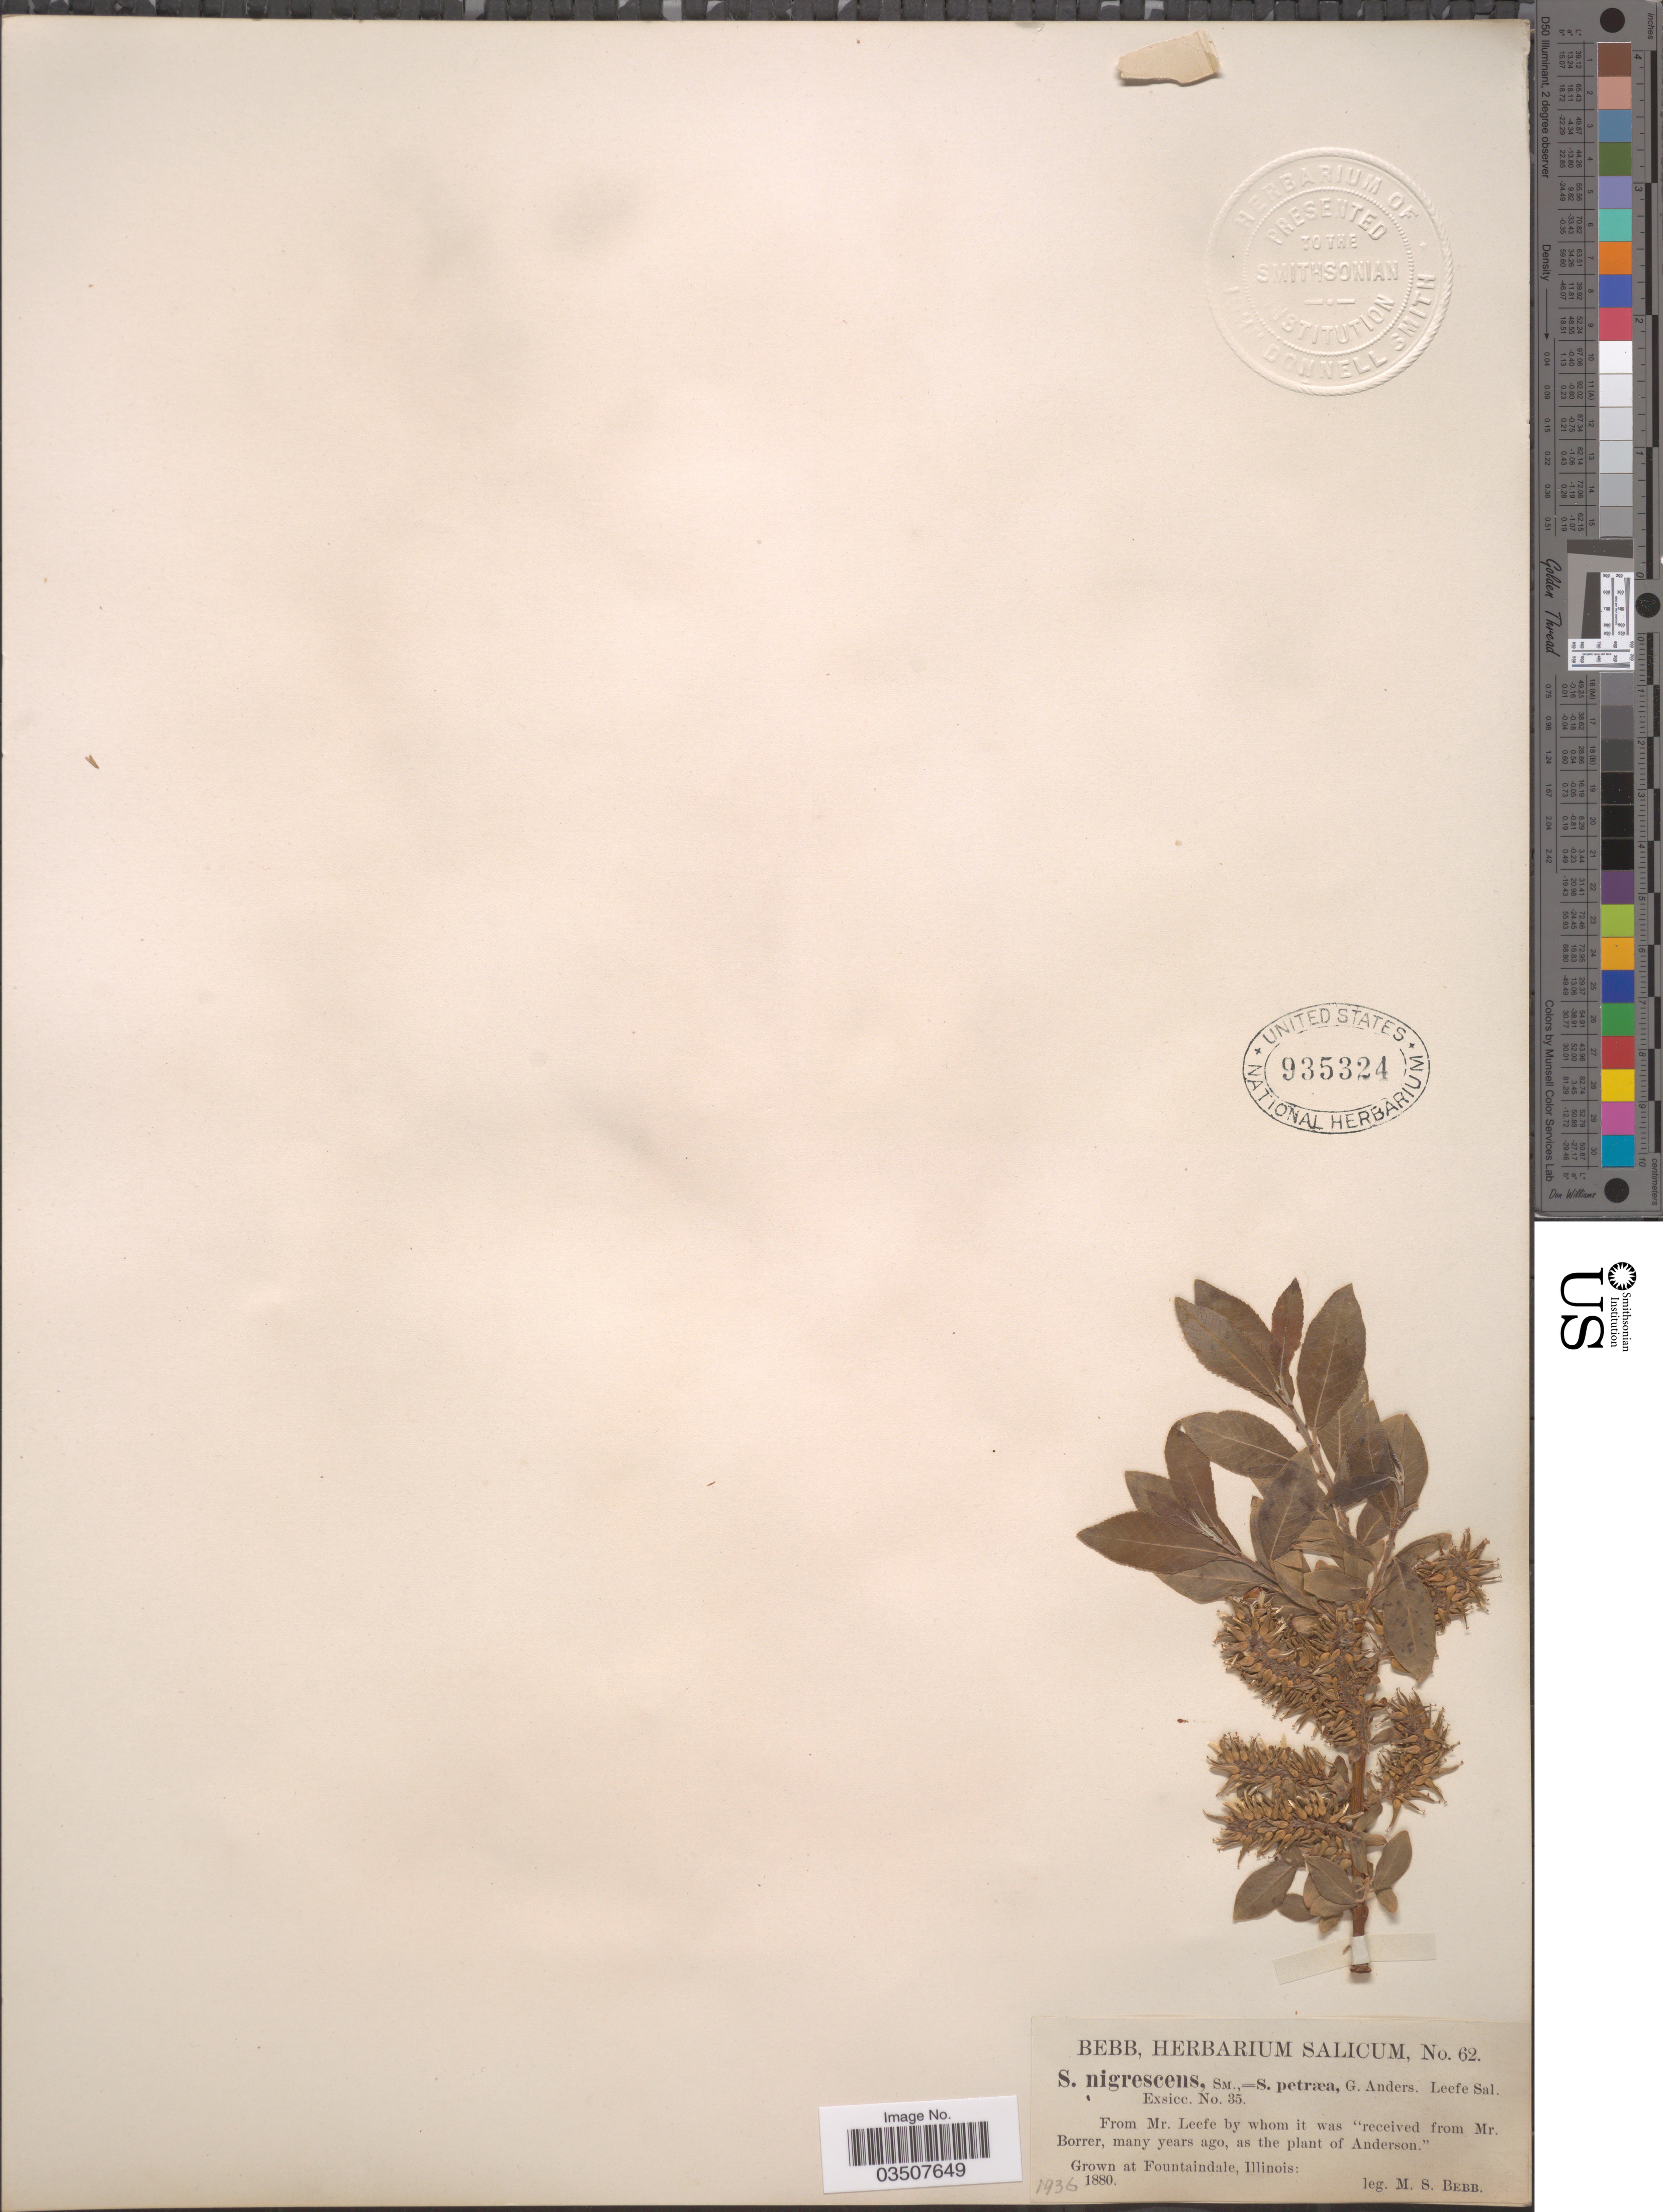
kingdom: Plantae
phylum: Tracheophyta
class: Magnoliopsida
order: Malpighiales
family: Salicaceae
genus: Salix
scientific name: Salix nigricans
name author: Sm.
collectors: M. Bebb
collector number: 62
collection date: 1880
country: United States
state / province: Illinois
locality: Grown at Fountaindale.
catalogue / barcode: US 935324